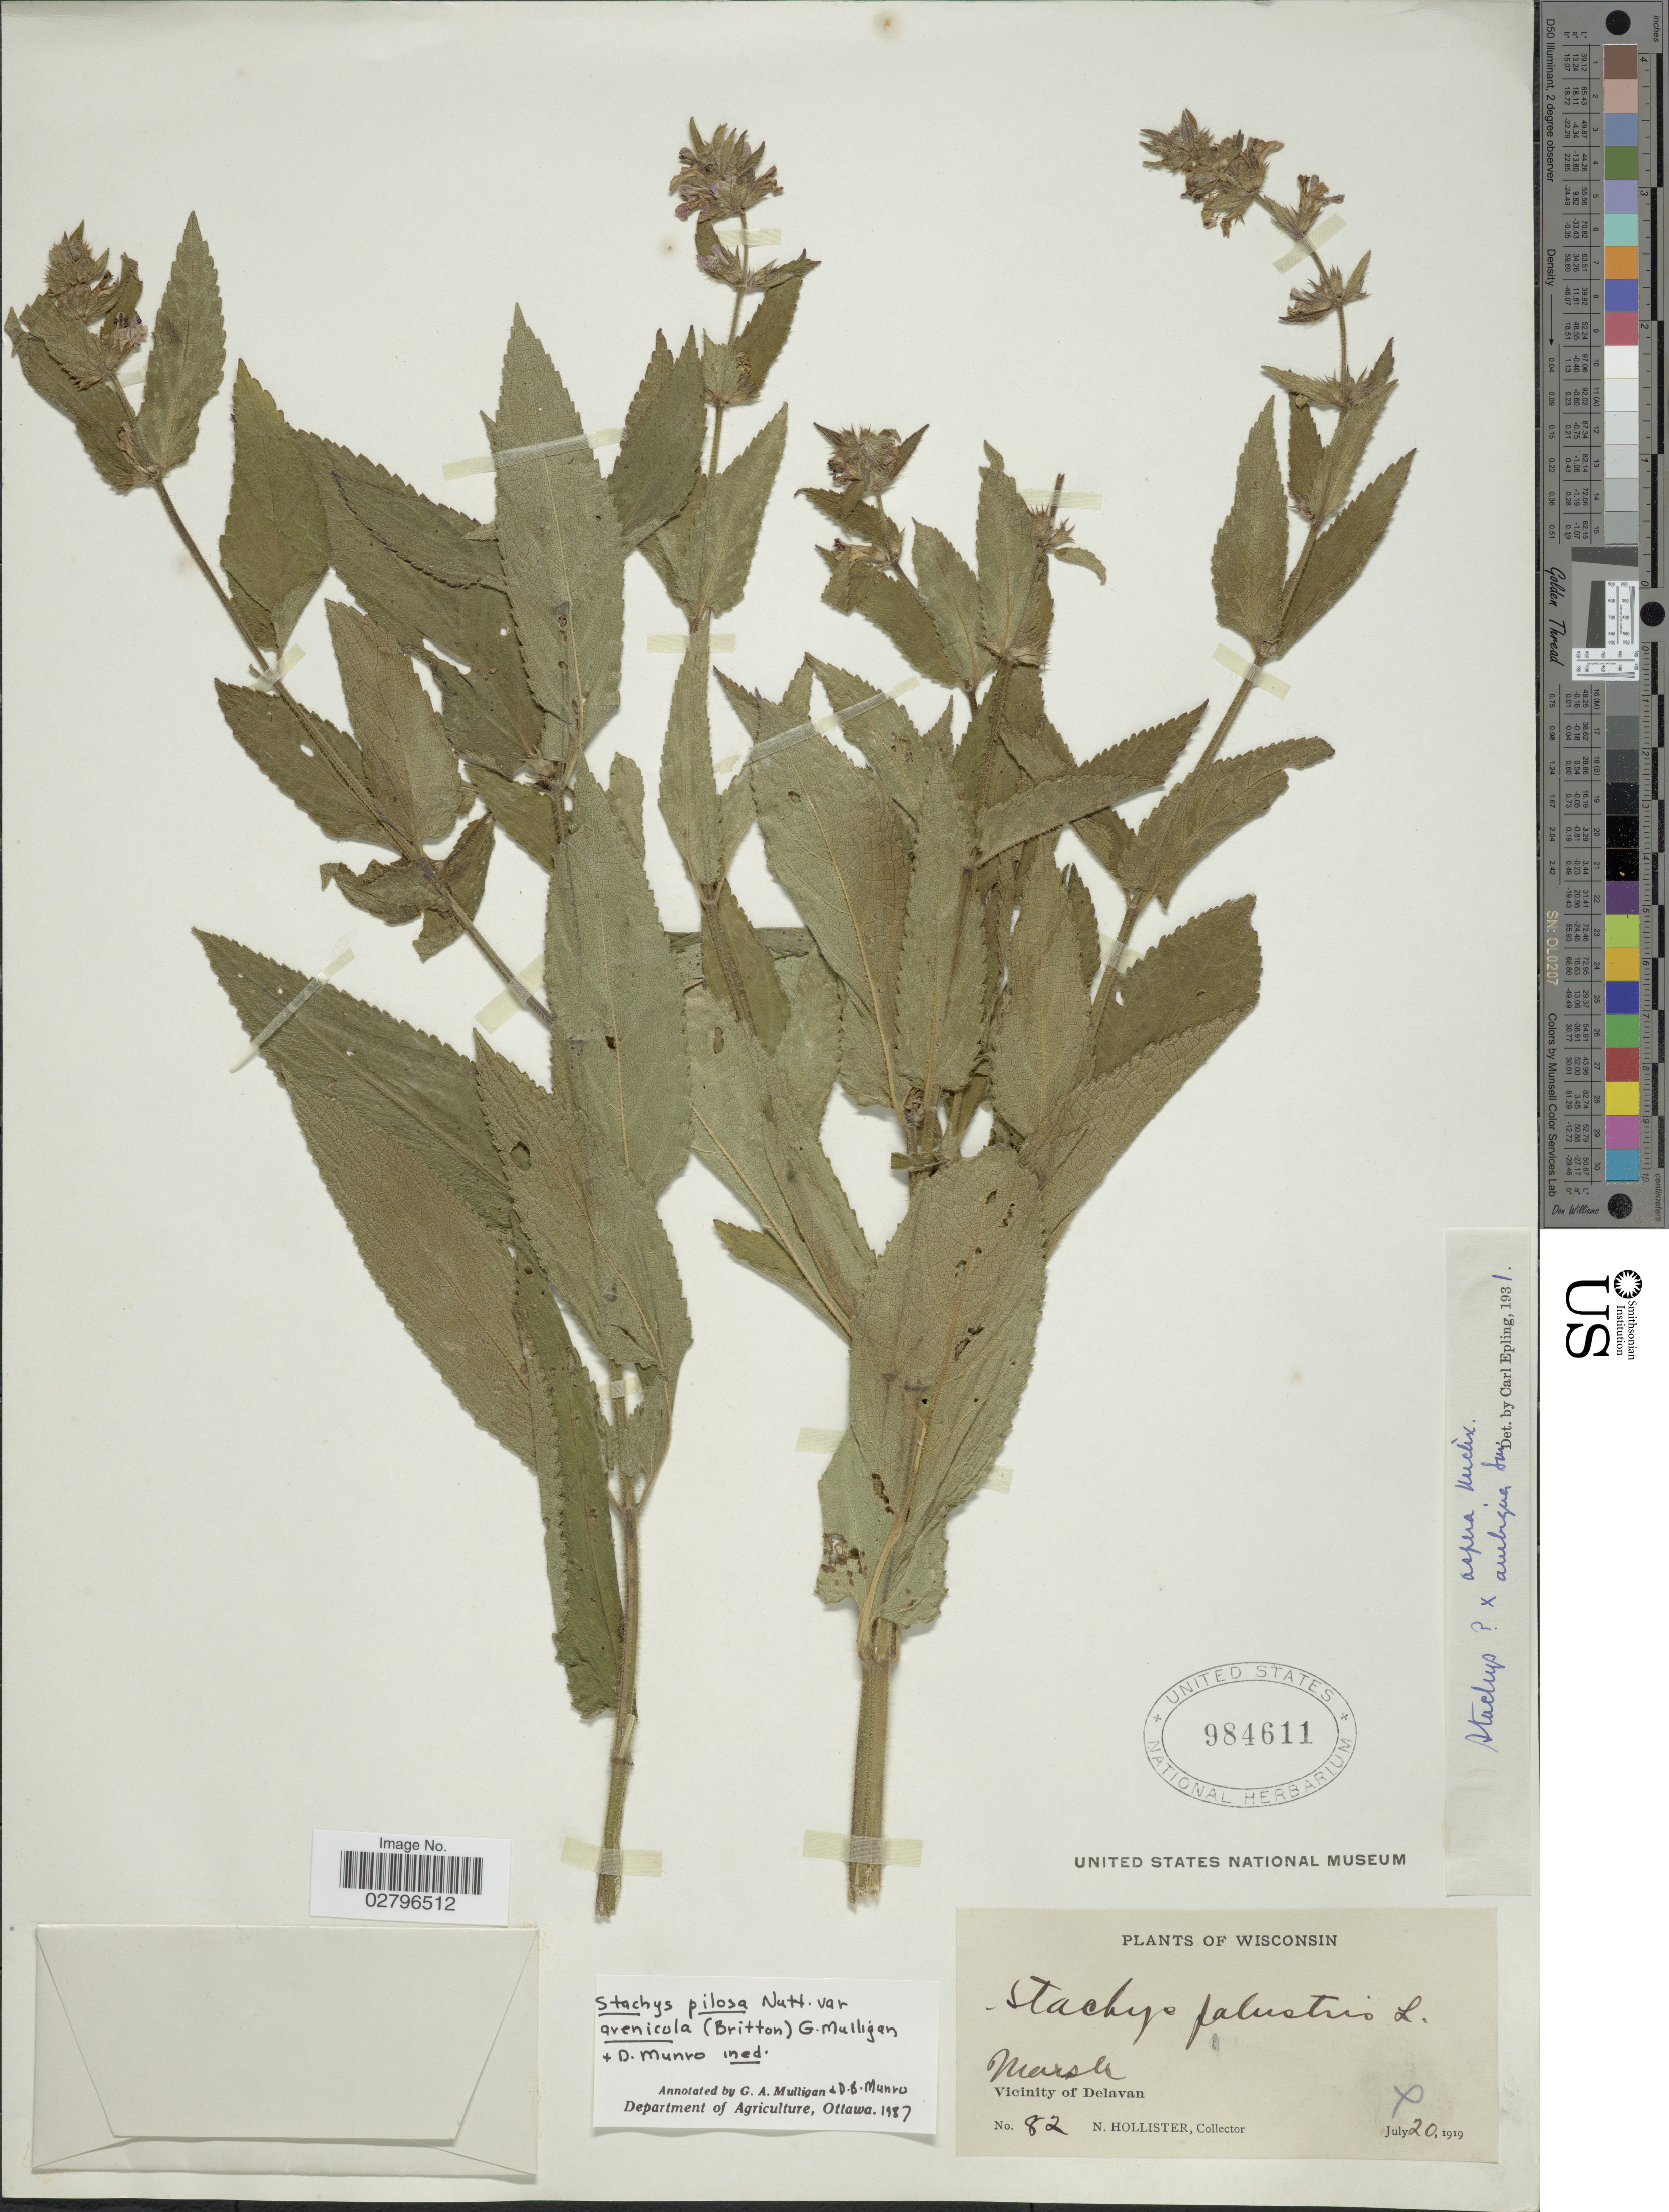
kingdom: Plantae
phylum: Tracheophyta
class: Magnoliopsida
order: Lamiales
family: Lamiaceae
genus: Stachys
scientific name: Stachys palustris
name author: L.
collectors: N. Hollister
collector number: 82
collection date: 1919-07-20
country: United States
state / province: Wisconsin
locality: Vicinity of Delavan.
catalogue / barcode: US 984611